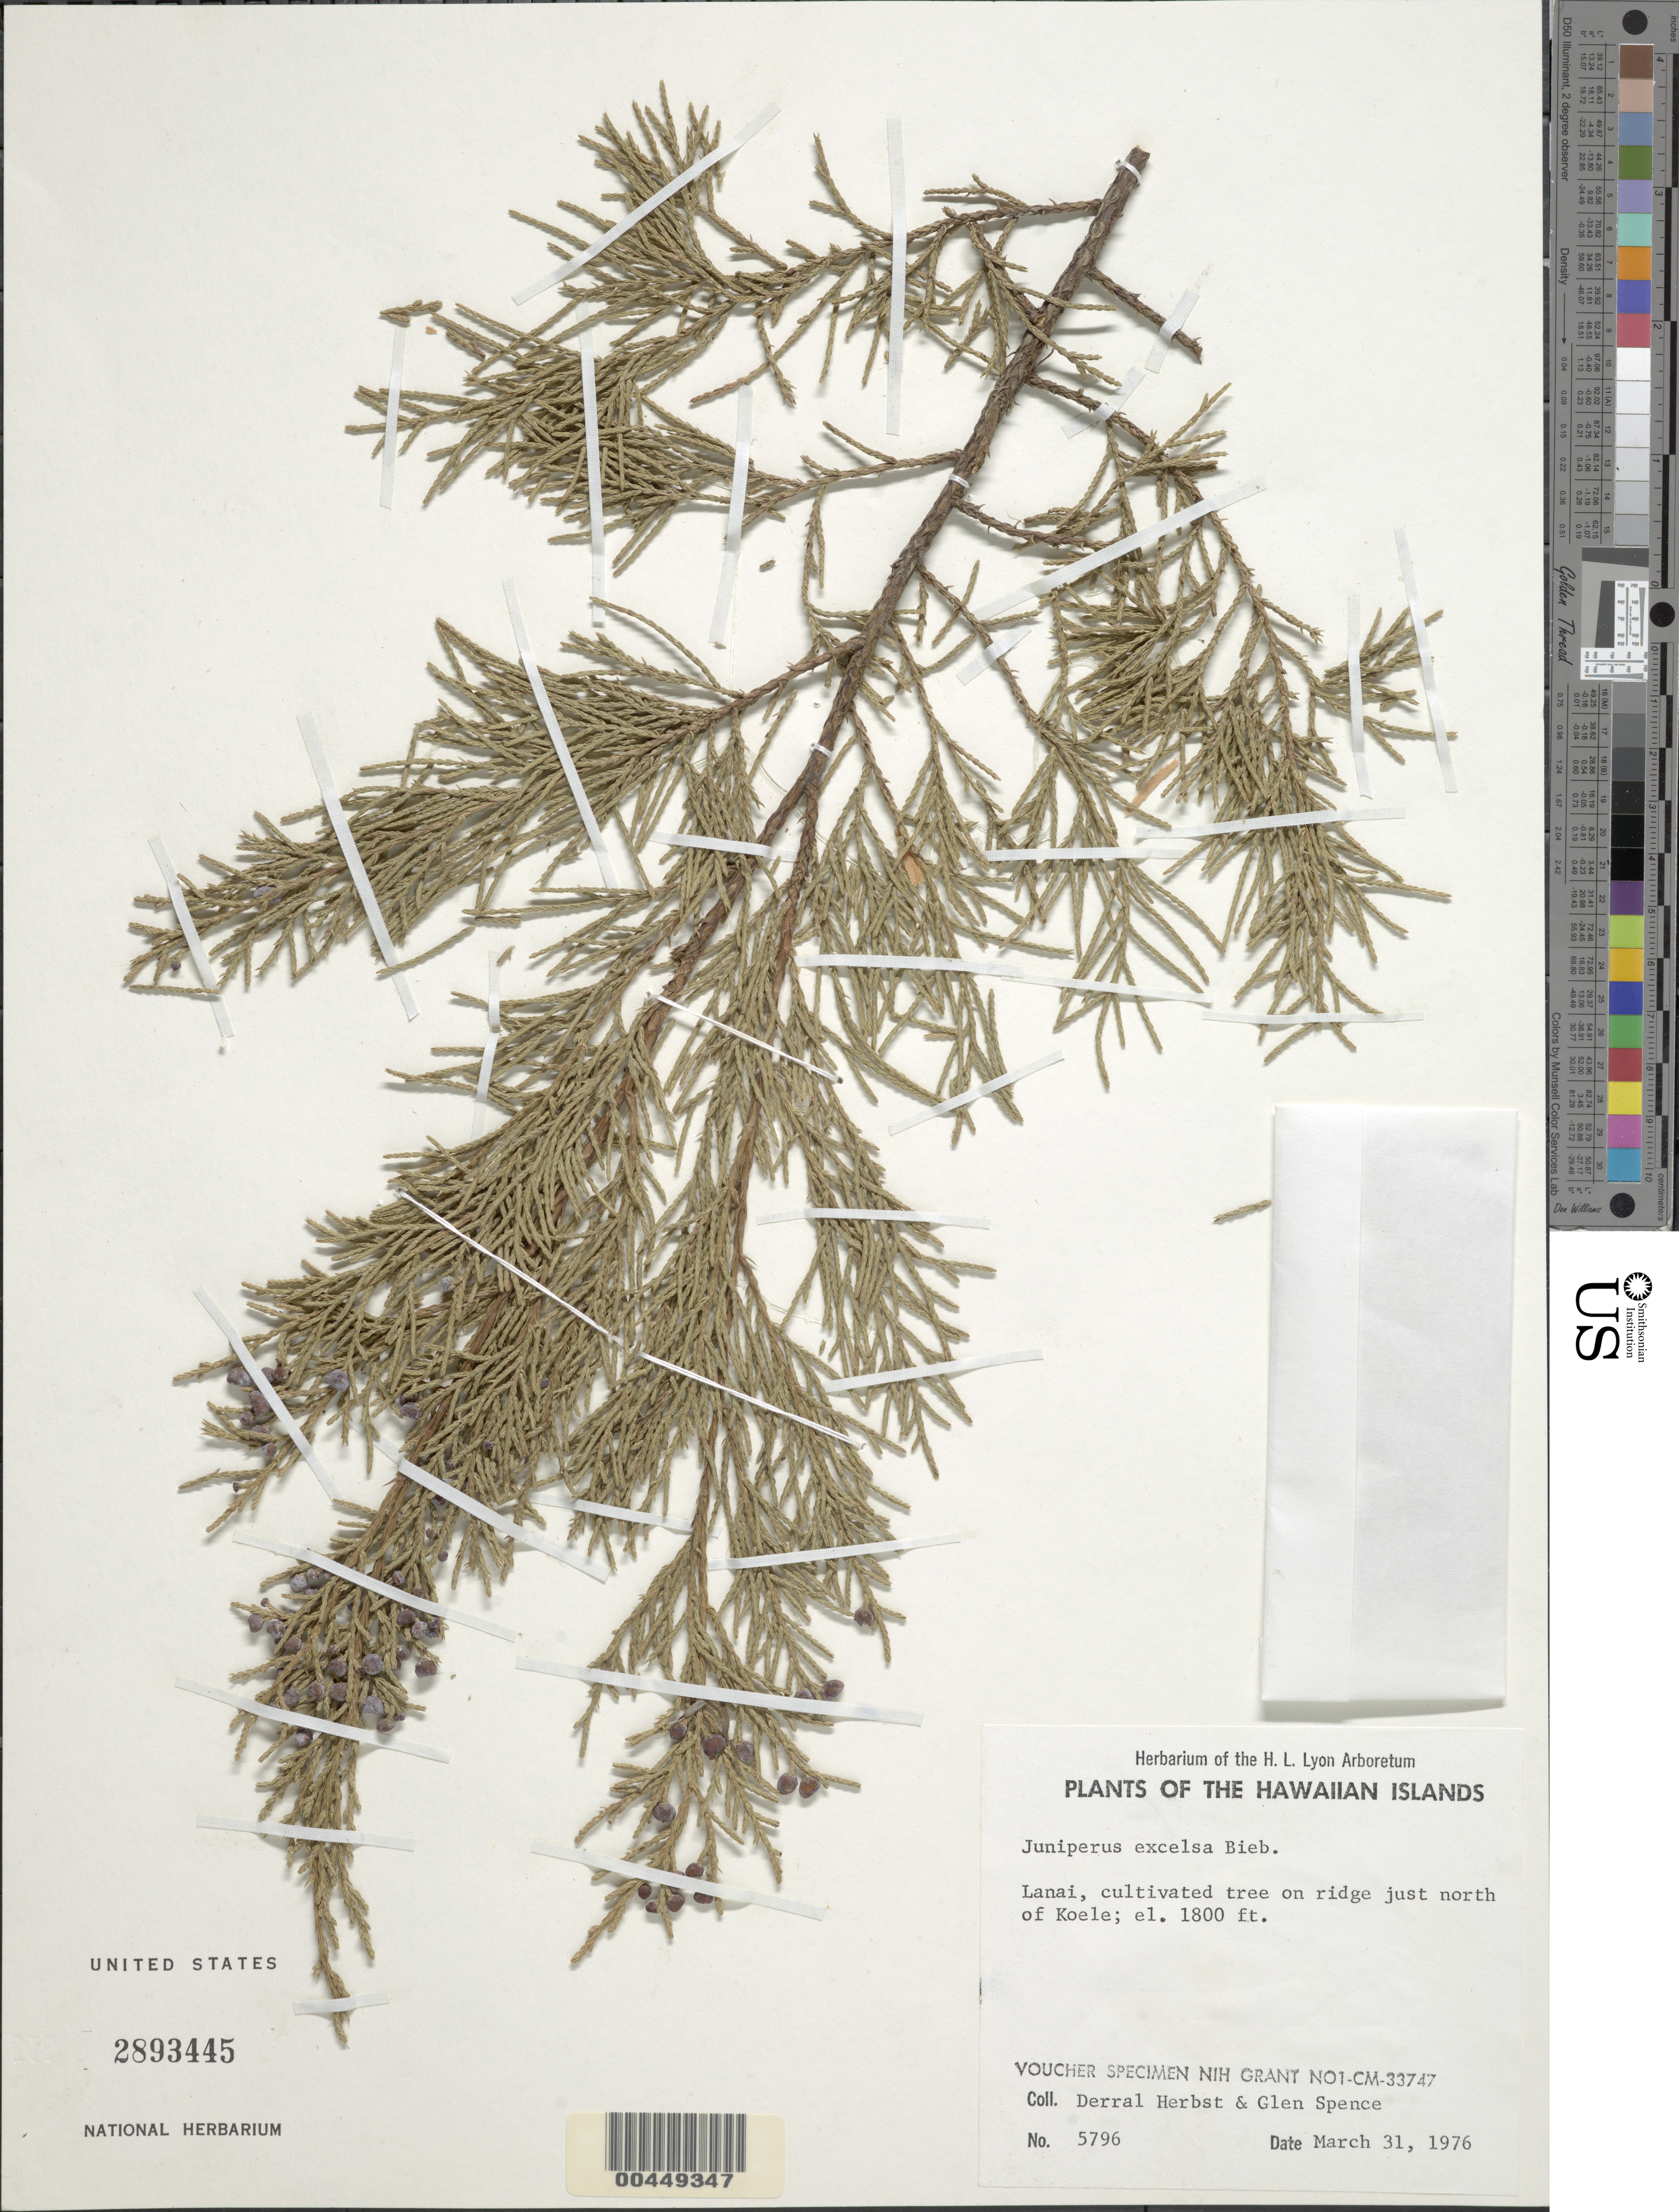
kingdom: Plantae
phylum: Tracheophyta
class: Pinopsida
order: Pinales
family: Cupressaceae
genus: Juniperus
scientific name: Juniperus excelsa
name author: M. Bieb.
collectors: D. R. Herbst & G. Spence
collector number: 5796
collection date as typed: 31 Mar 1976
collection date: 1976-03-31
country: United States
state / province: Hawaii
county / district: Maui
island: Lana'i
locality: Just N of Koele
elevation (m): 549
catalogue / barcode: US 2893445